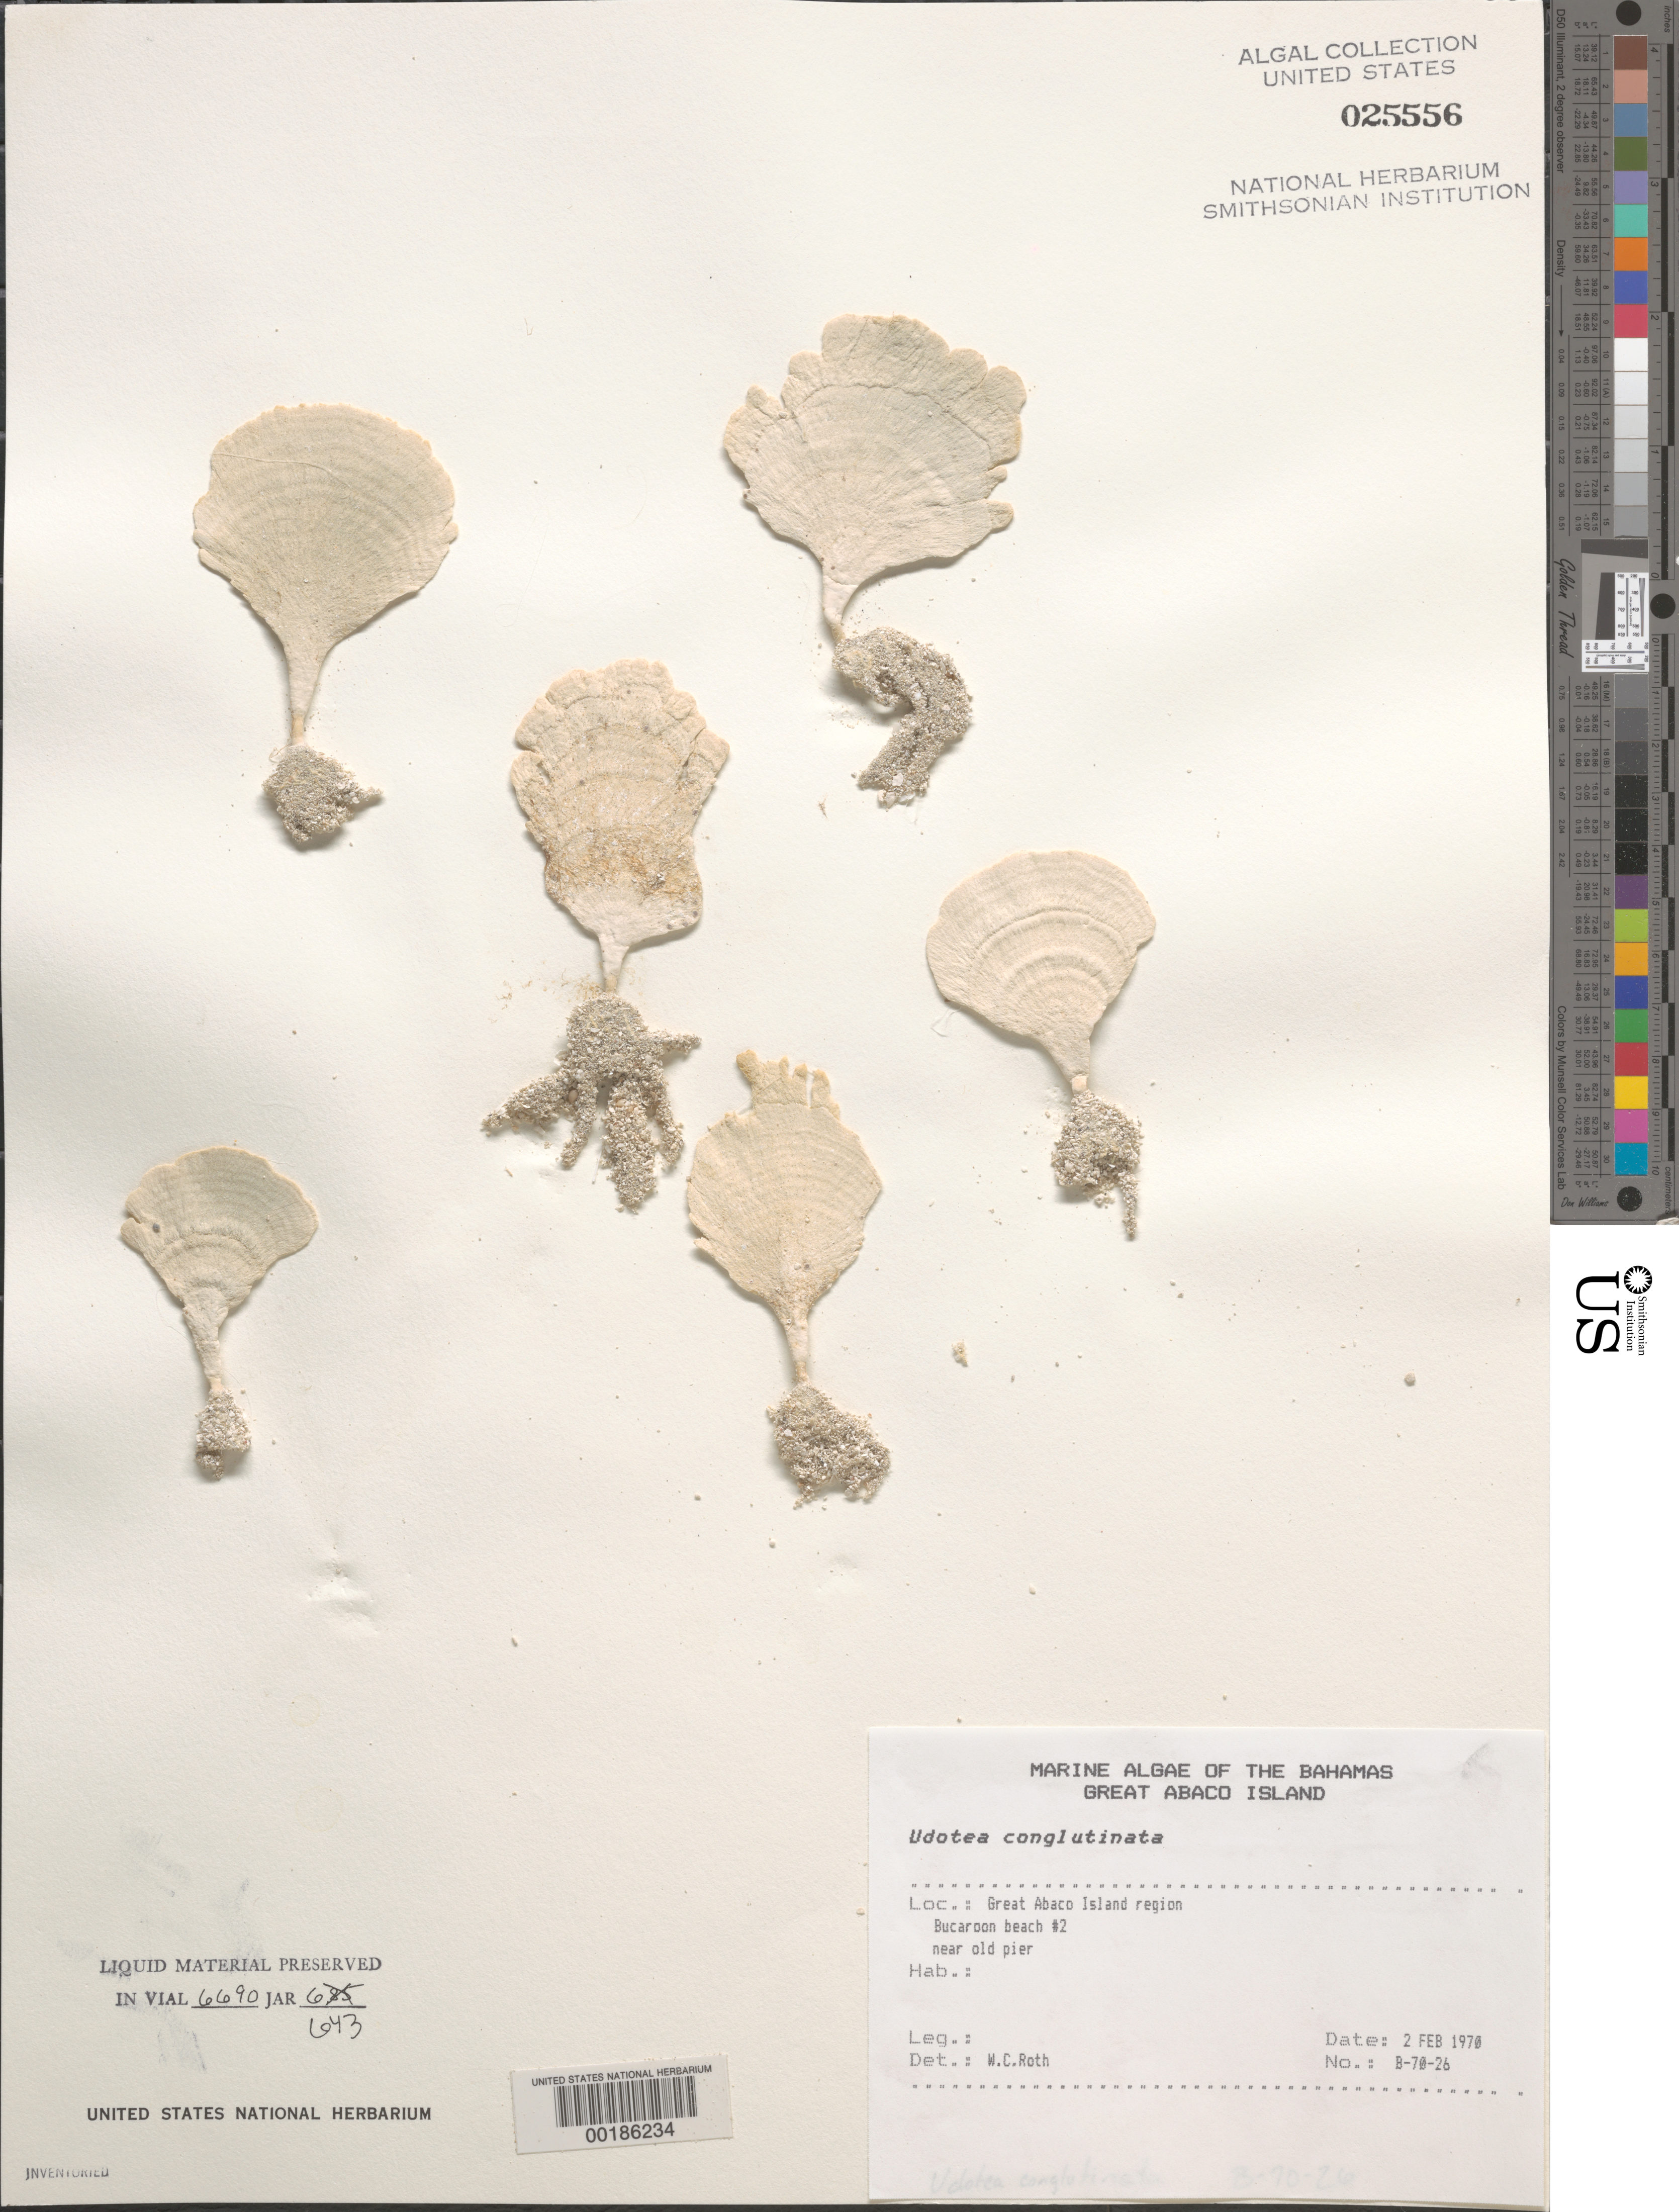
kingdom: Plantae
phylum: Chlorophyta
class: Ulvophyceae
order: Bryopsidales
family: Udoteaceae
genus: Udotea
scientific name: Udotea conglutinata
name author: (Ellis & Sol.) J.V.Lamouroux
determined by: Roth, W. C.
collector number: B-70-26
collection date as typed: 02 Feb 1970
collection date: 1970-02-02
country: Bahamas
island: Great Abaco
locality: Buckaroon Beach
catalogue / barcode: US 25556